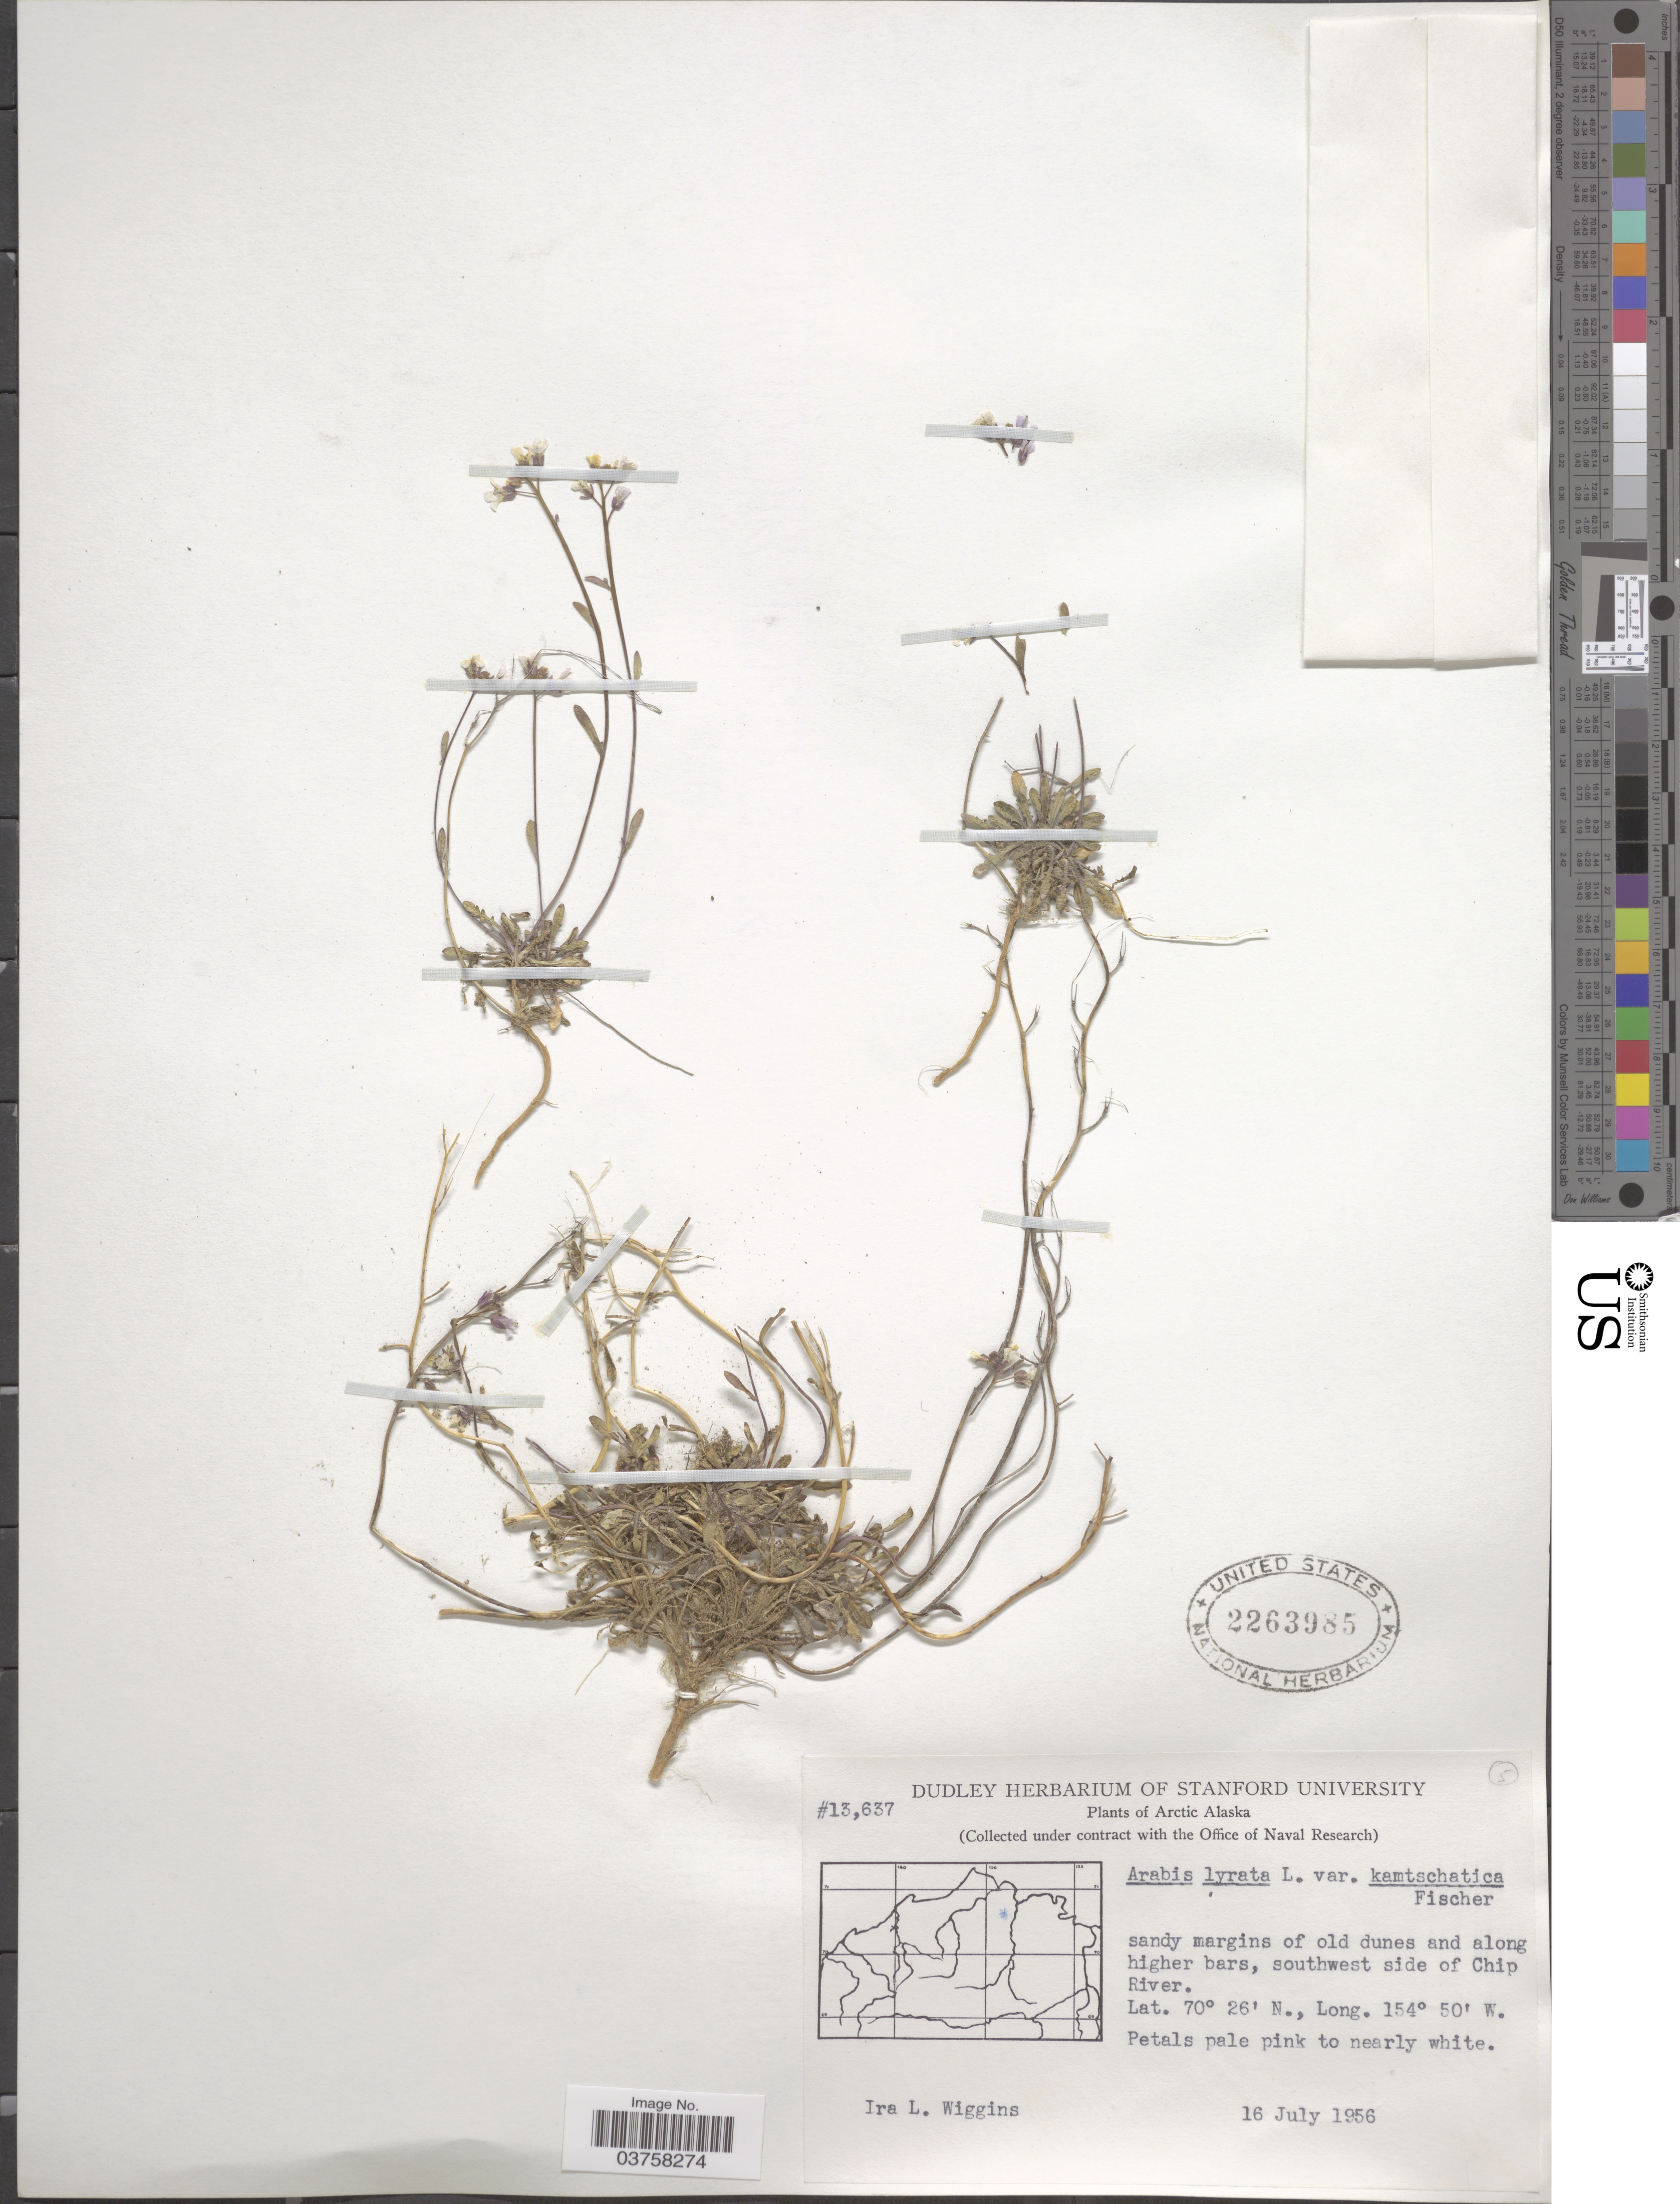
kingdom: Plantae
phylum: Tracheophyta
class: Magnoliopsida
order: Brassicales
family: Brassicaceae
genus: Arabidopsis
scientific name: Arabidopsis lyrata subsp. kamchatica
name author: (Fisch. ex DC.) O'Kane & Al-Shehbaz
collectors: I. L. Wiggins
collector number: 13637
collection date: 1956-07-16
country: United States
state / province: Alaska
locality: Arctic Alaska. Along higher bars, southwest side of Chip River.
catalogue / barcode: US 2263985